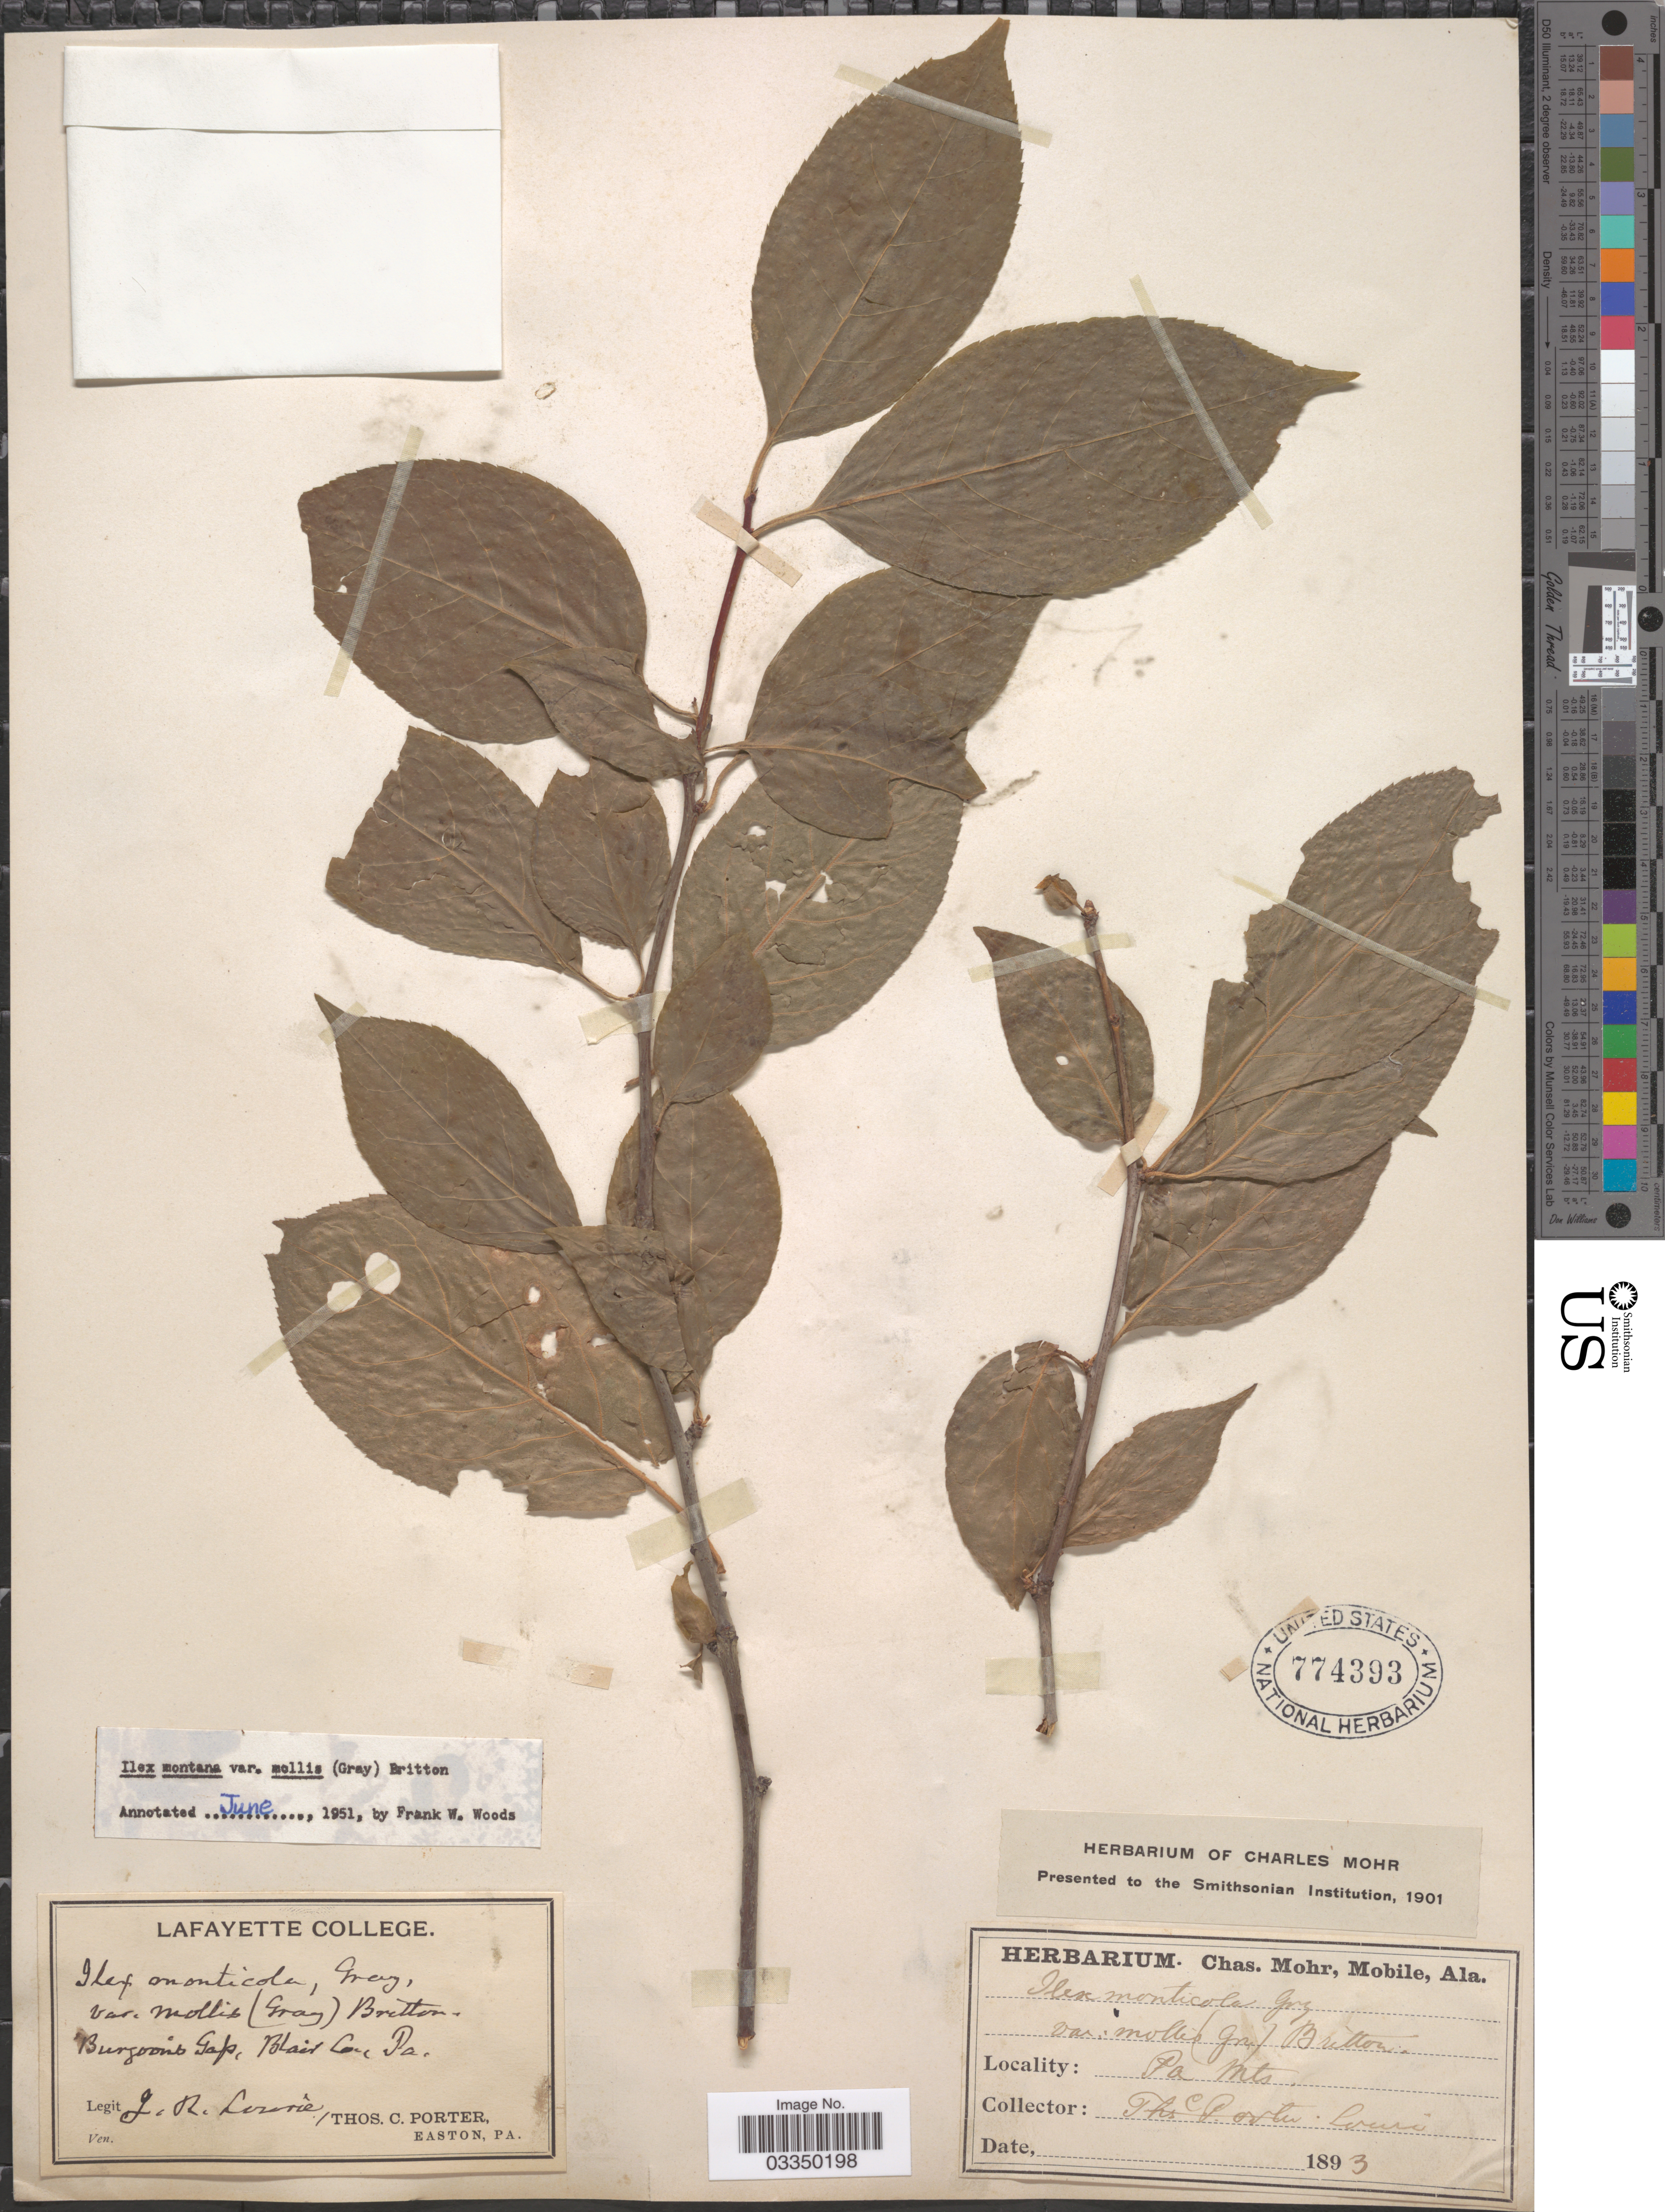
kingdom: Plantae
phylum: Tracheophyta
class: Magnoliopsida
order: Aquifoliales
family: Aquifoliaceae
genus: Ilex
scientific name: Ilex montana var. mollis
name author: (A. Gray) Britton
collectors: J. Lowrie & T. Porter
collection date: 1893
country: United States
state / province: Pennsylvania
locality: Burgoon's Gap, Blair Co. Pa. Mts.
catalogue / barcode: US 774393